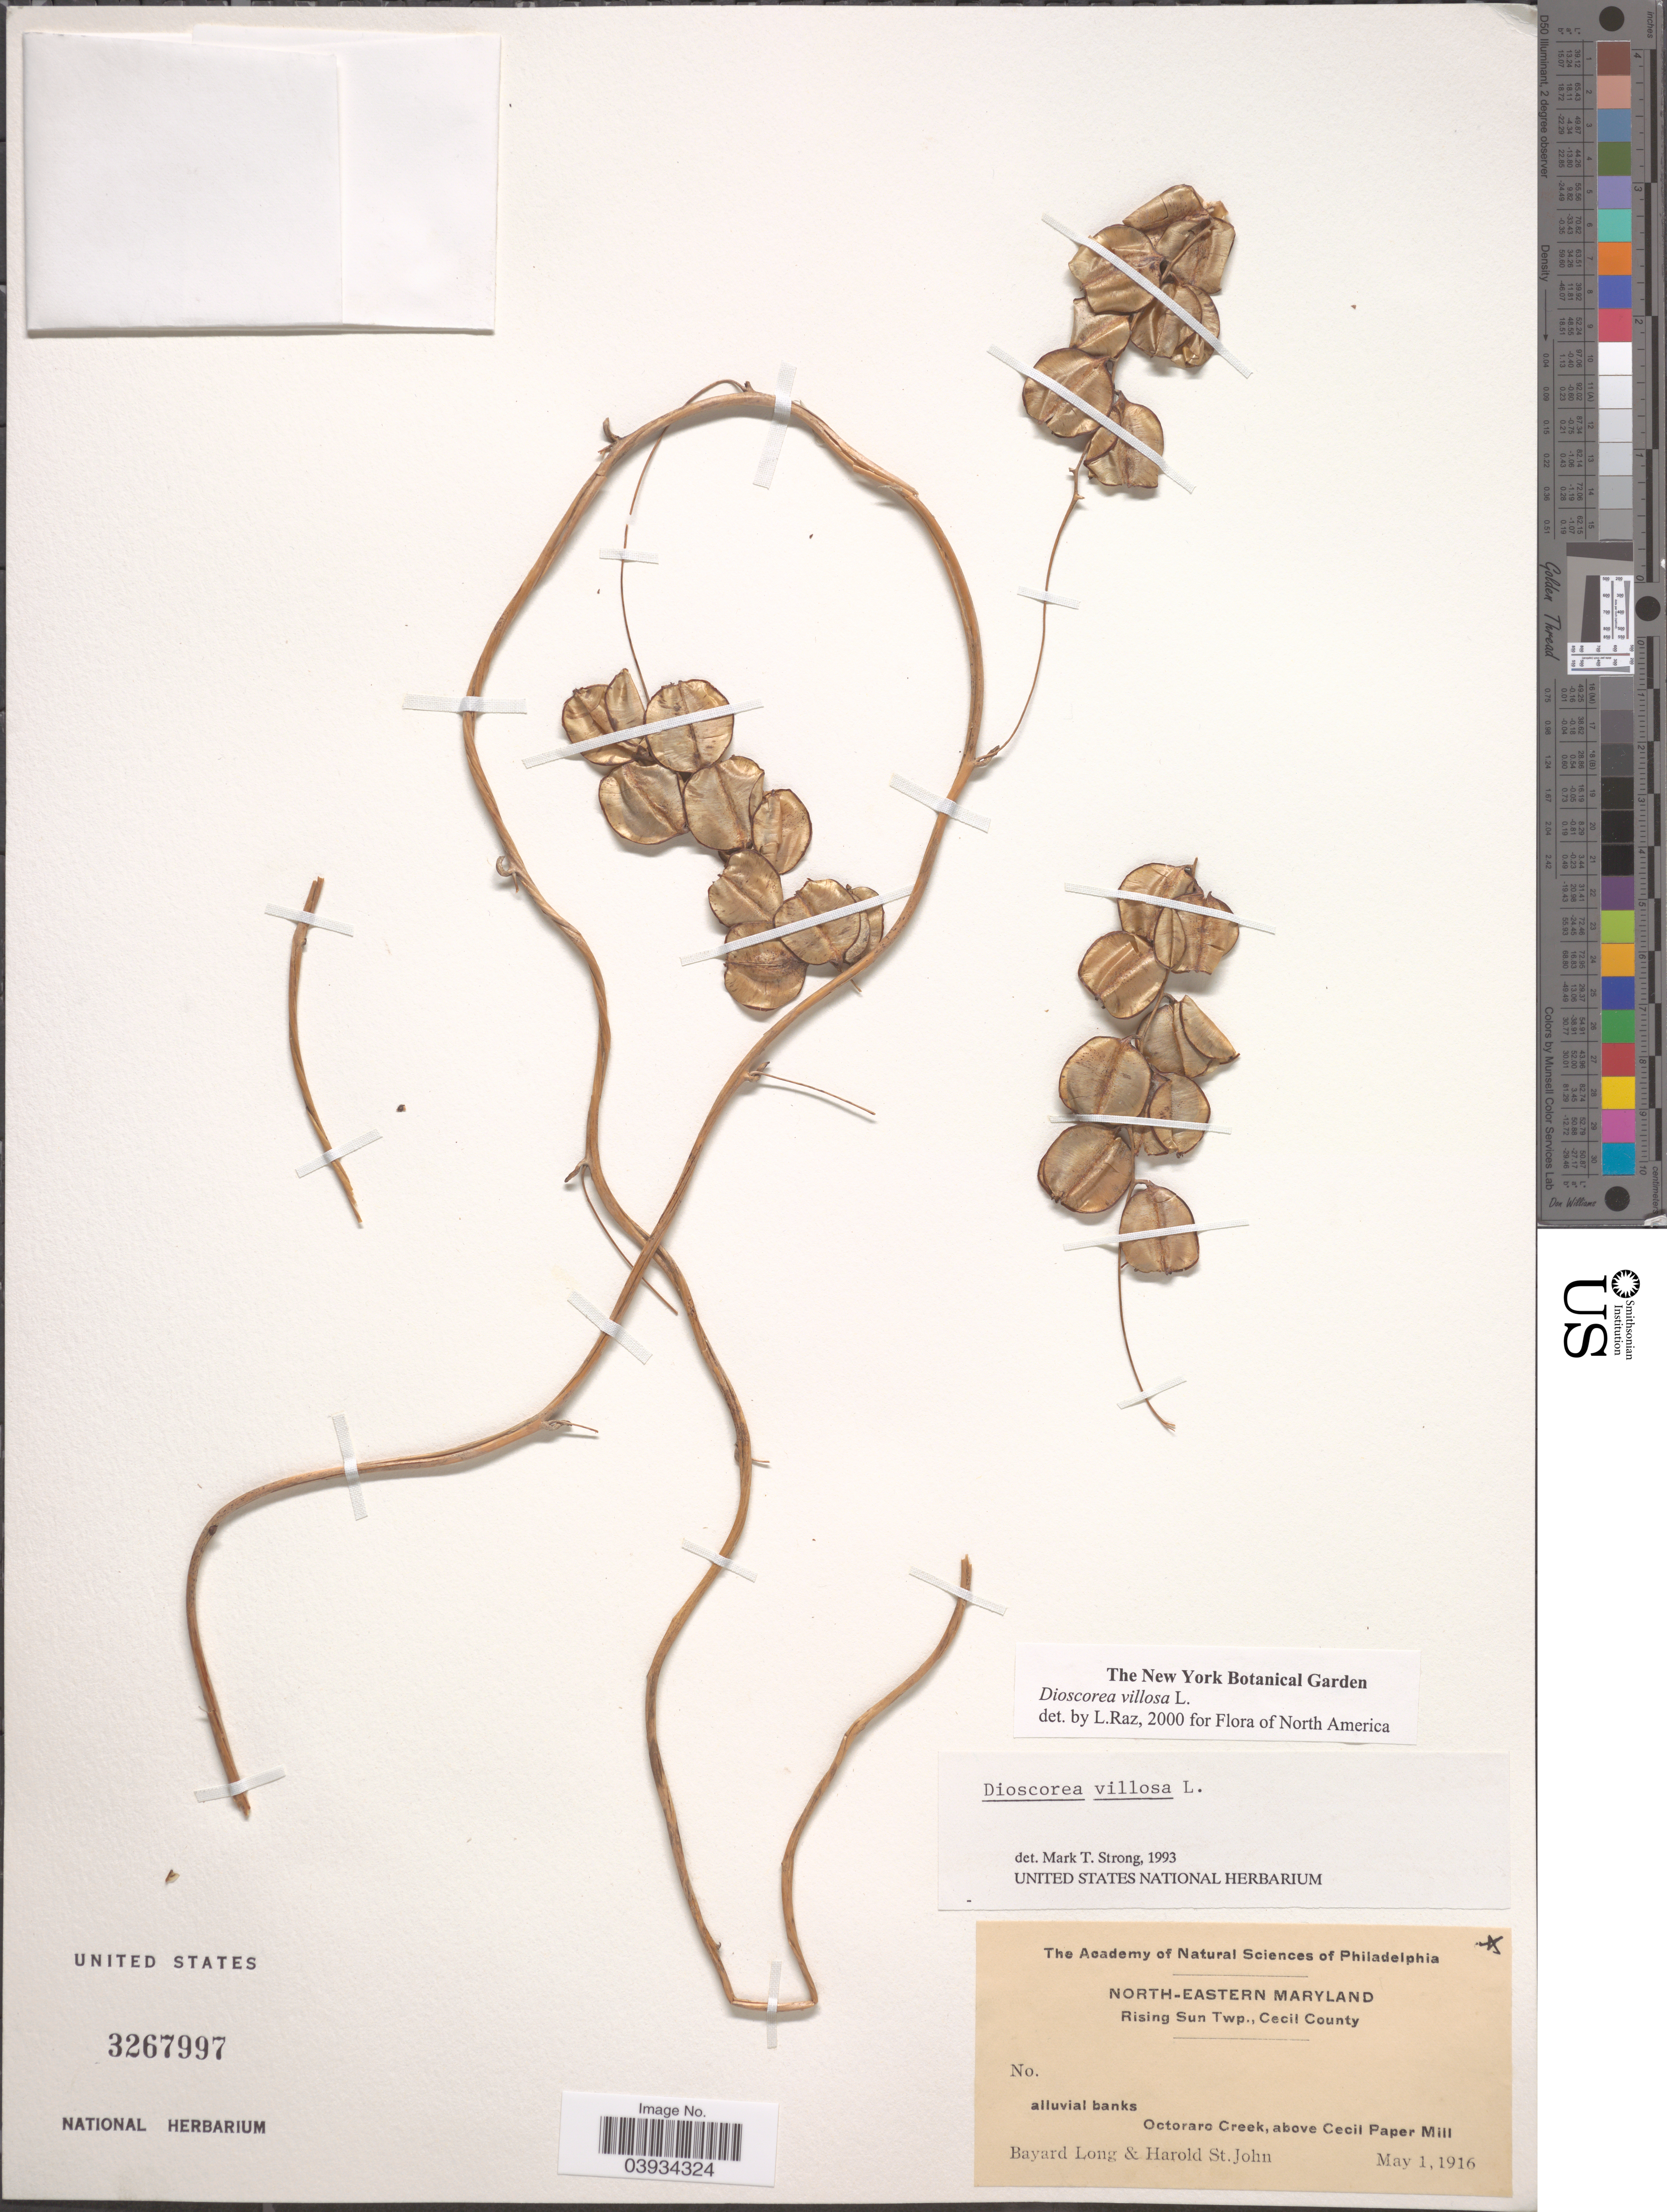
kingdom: Plantae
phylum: Tracheophyta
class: Liliopsida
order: Dioscoreales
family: Dioscoreaceae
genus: Dioscorea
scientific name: Dioscorea villosa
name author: L.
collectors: B. Long & H. St. John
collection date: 1916-05-01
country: United States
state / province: Maryland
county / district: Cecil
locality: North-Eastern Maryland. Rising Sun Twp., Cecil County. Octoraro Creek, above Cecil Paper Mill.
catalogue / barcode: US 3267997